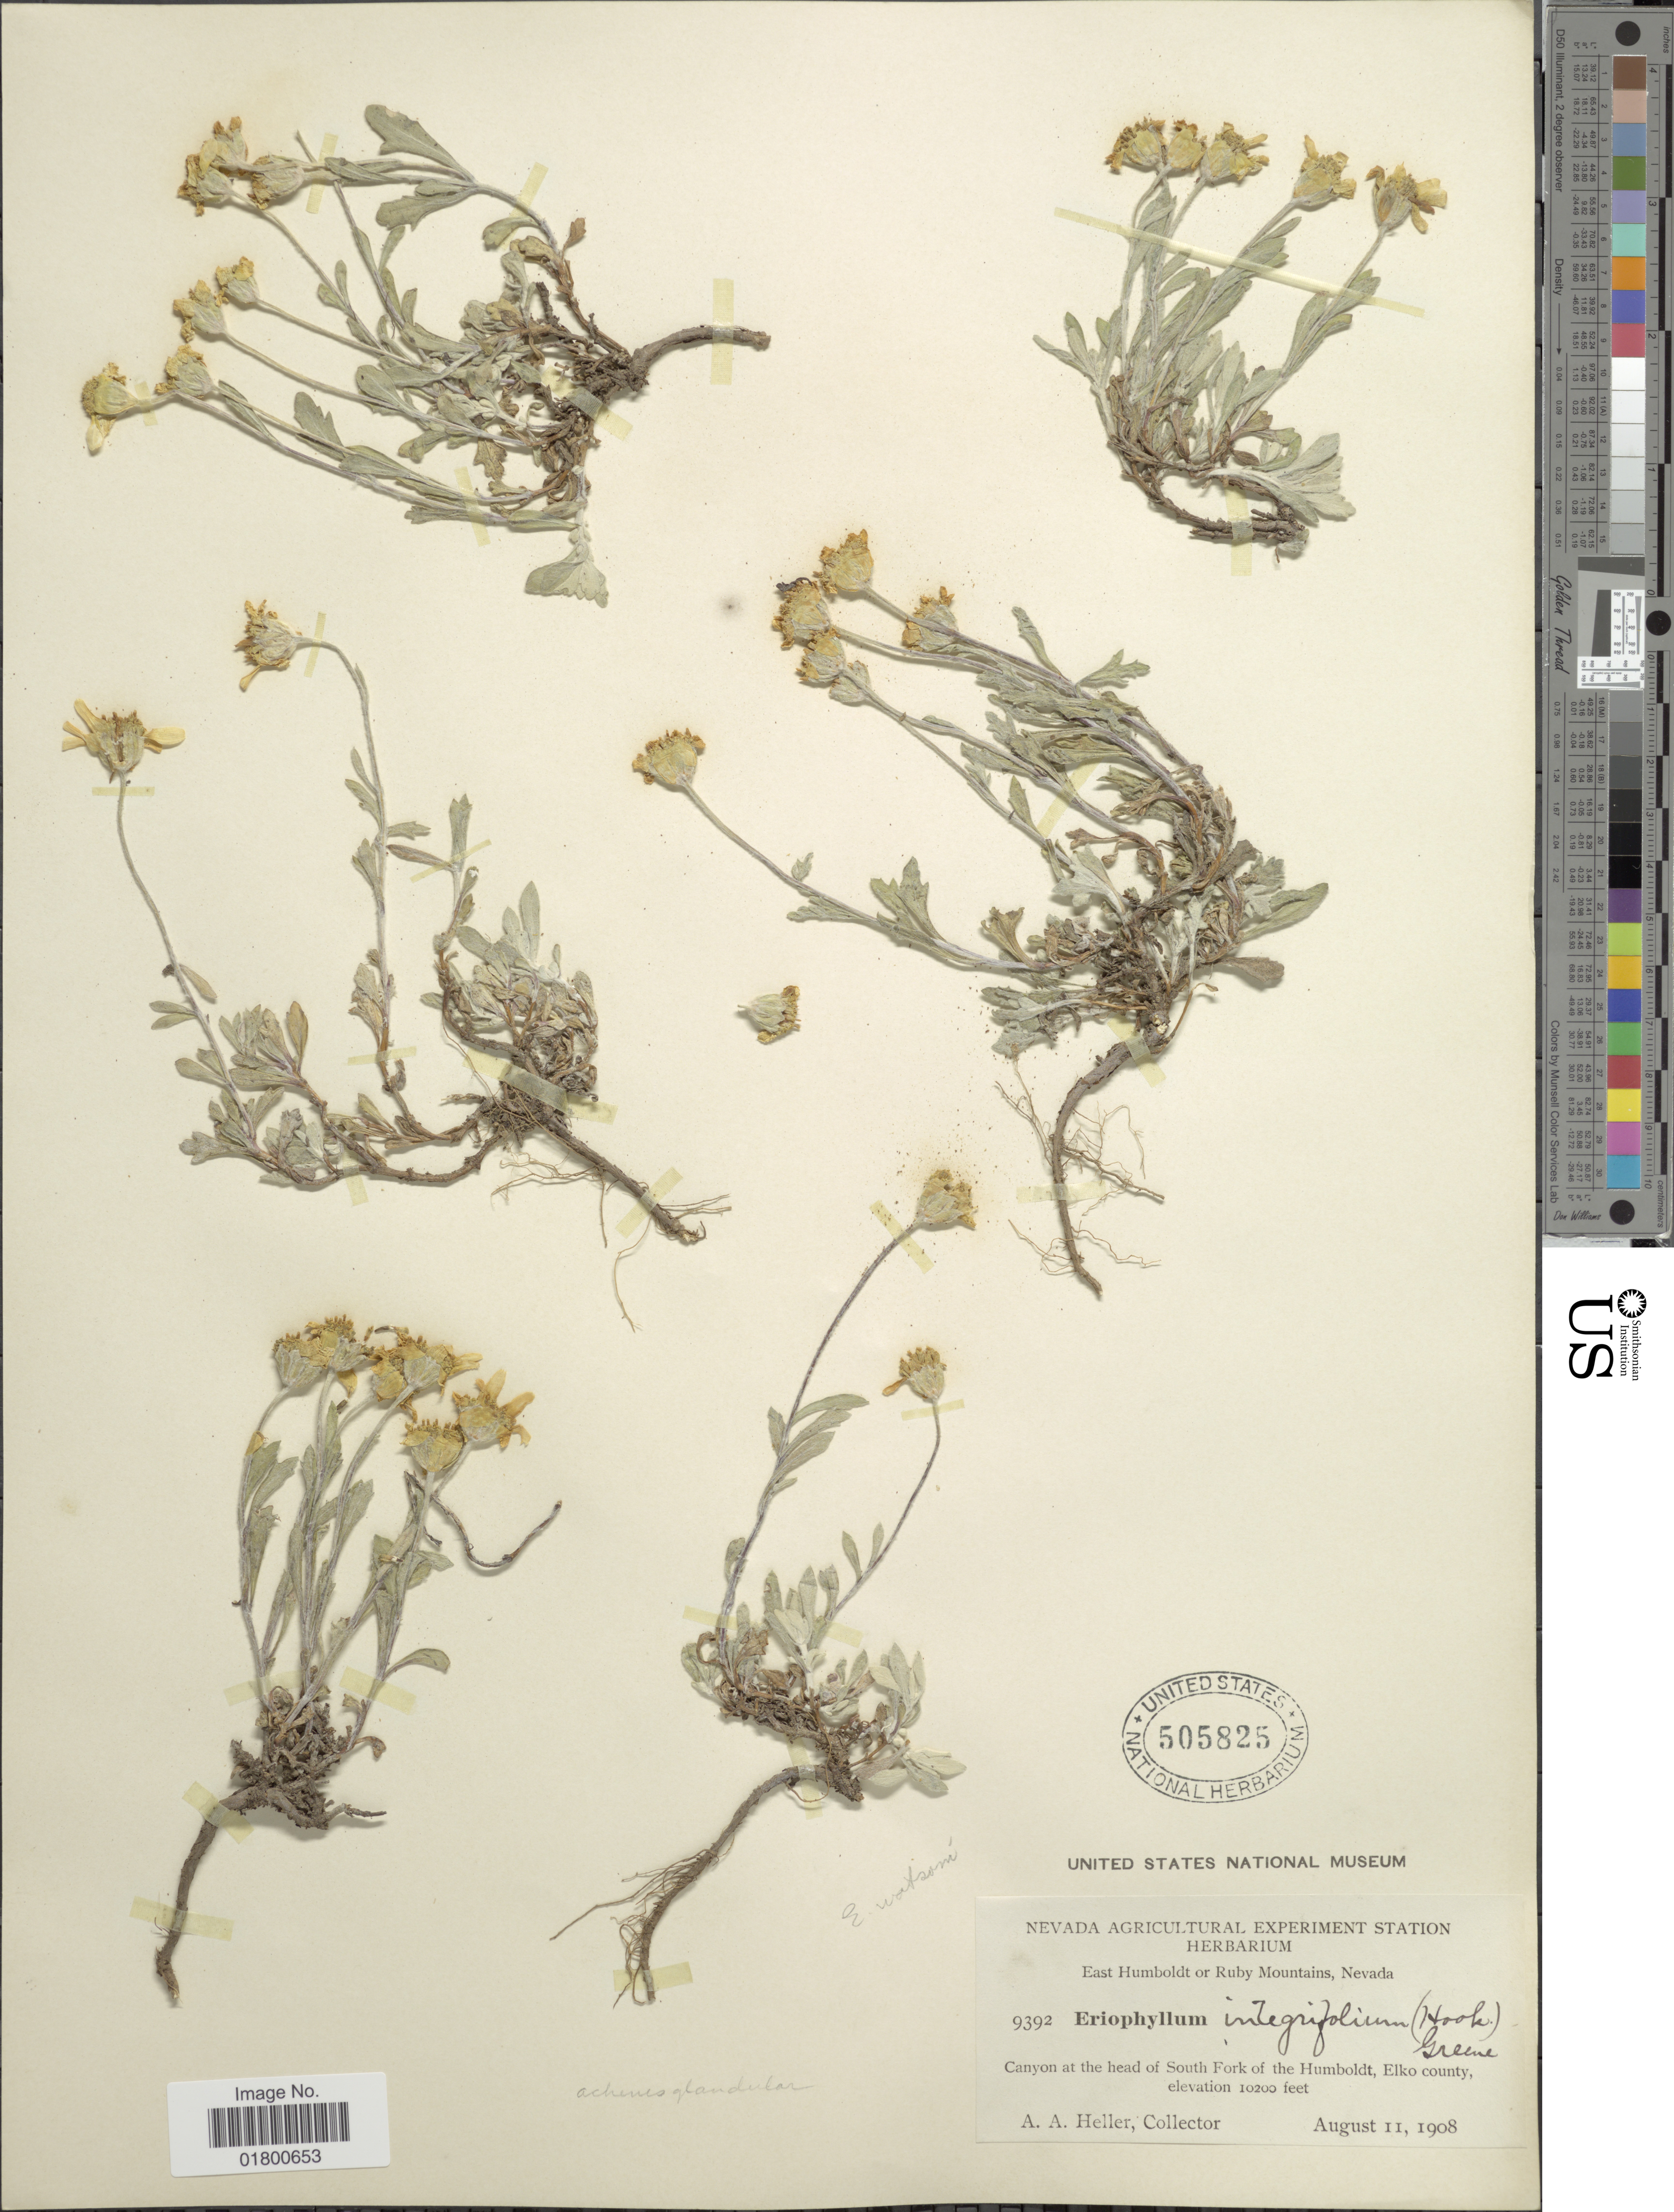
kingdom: Plantae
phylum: Tracheophyta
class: Magnoliopsida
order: Asterales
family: Asteraceae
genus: Eriophyllum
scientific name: Eriophyllum watsonii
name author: A. Gray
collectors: A. A. Heller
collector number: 9392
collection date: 1908-08-11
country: United States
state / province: Nevada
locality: East Humboldt or Ruby Mountains, Nevada, Canyon at the head of South Fork of The Humboldt, Elko County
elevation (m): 3109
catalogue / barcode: US 505825